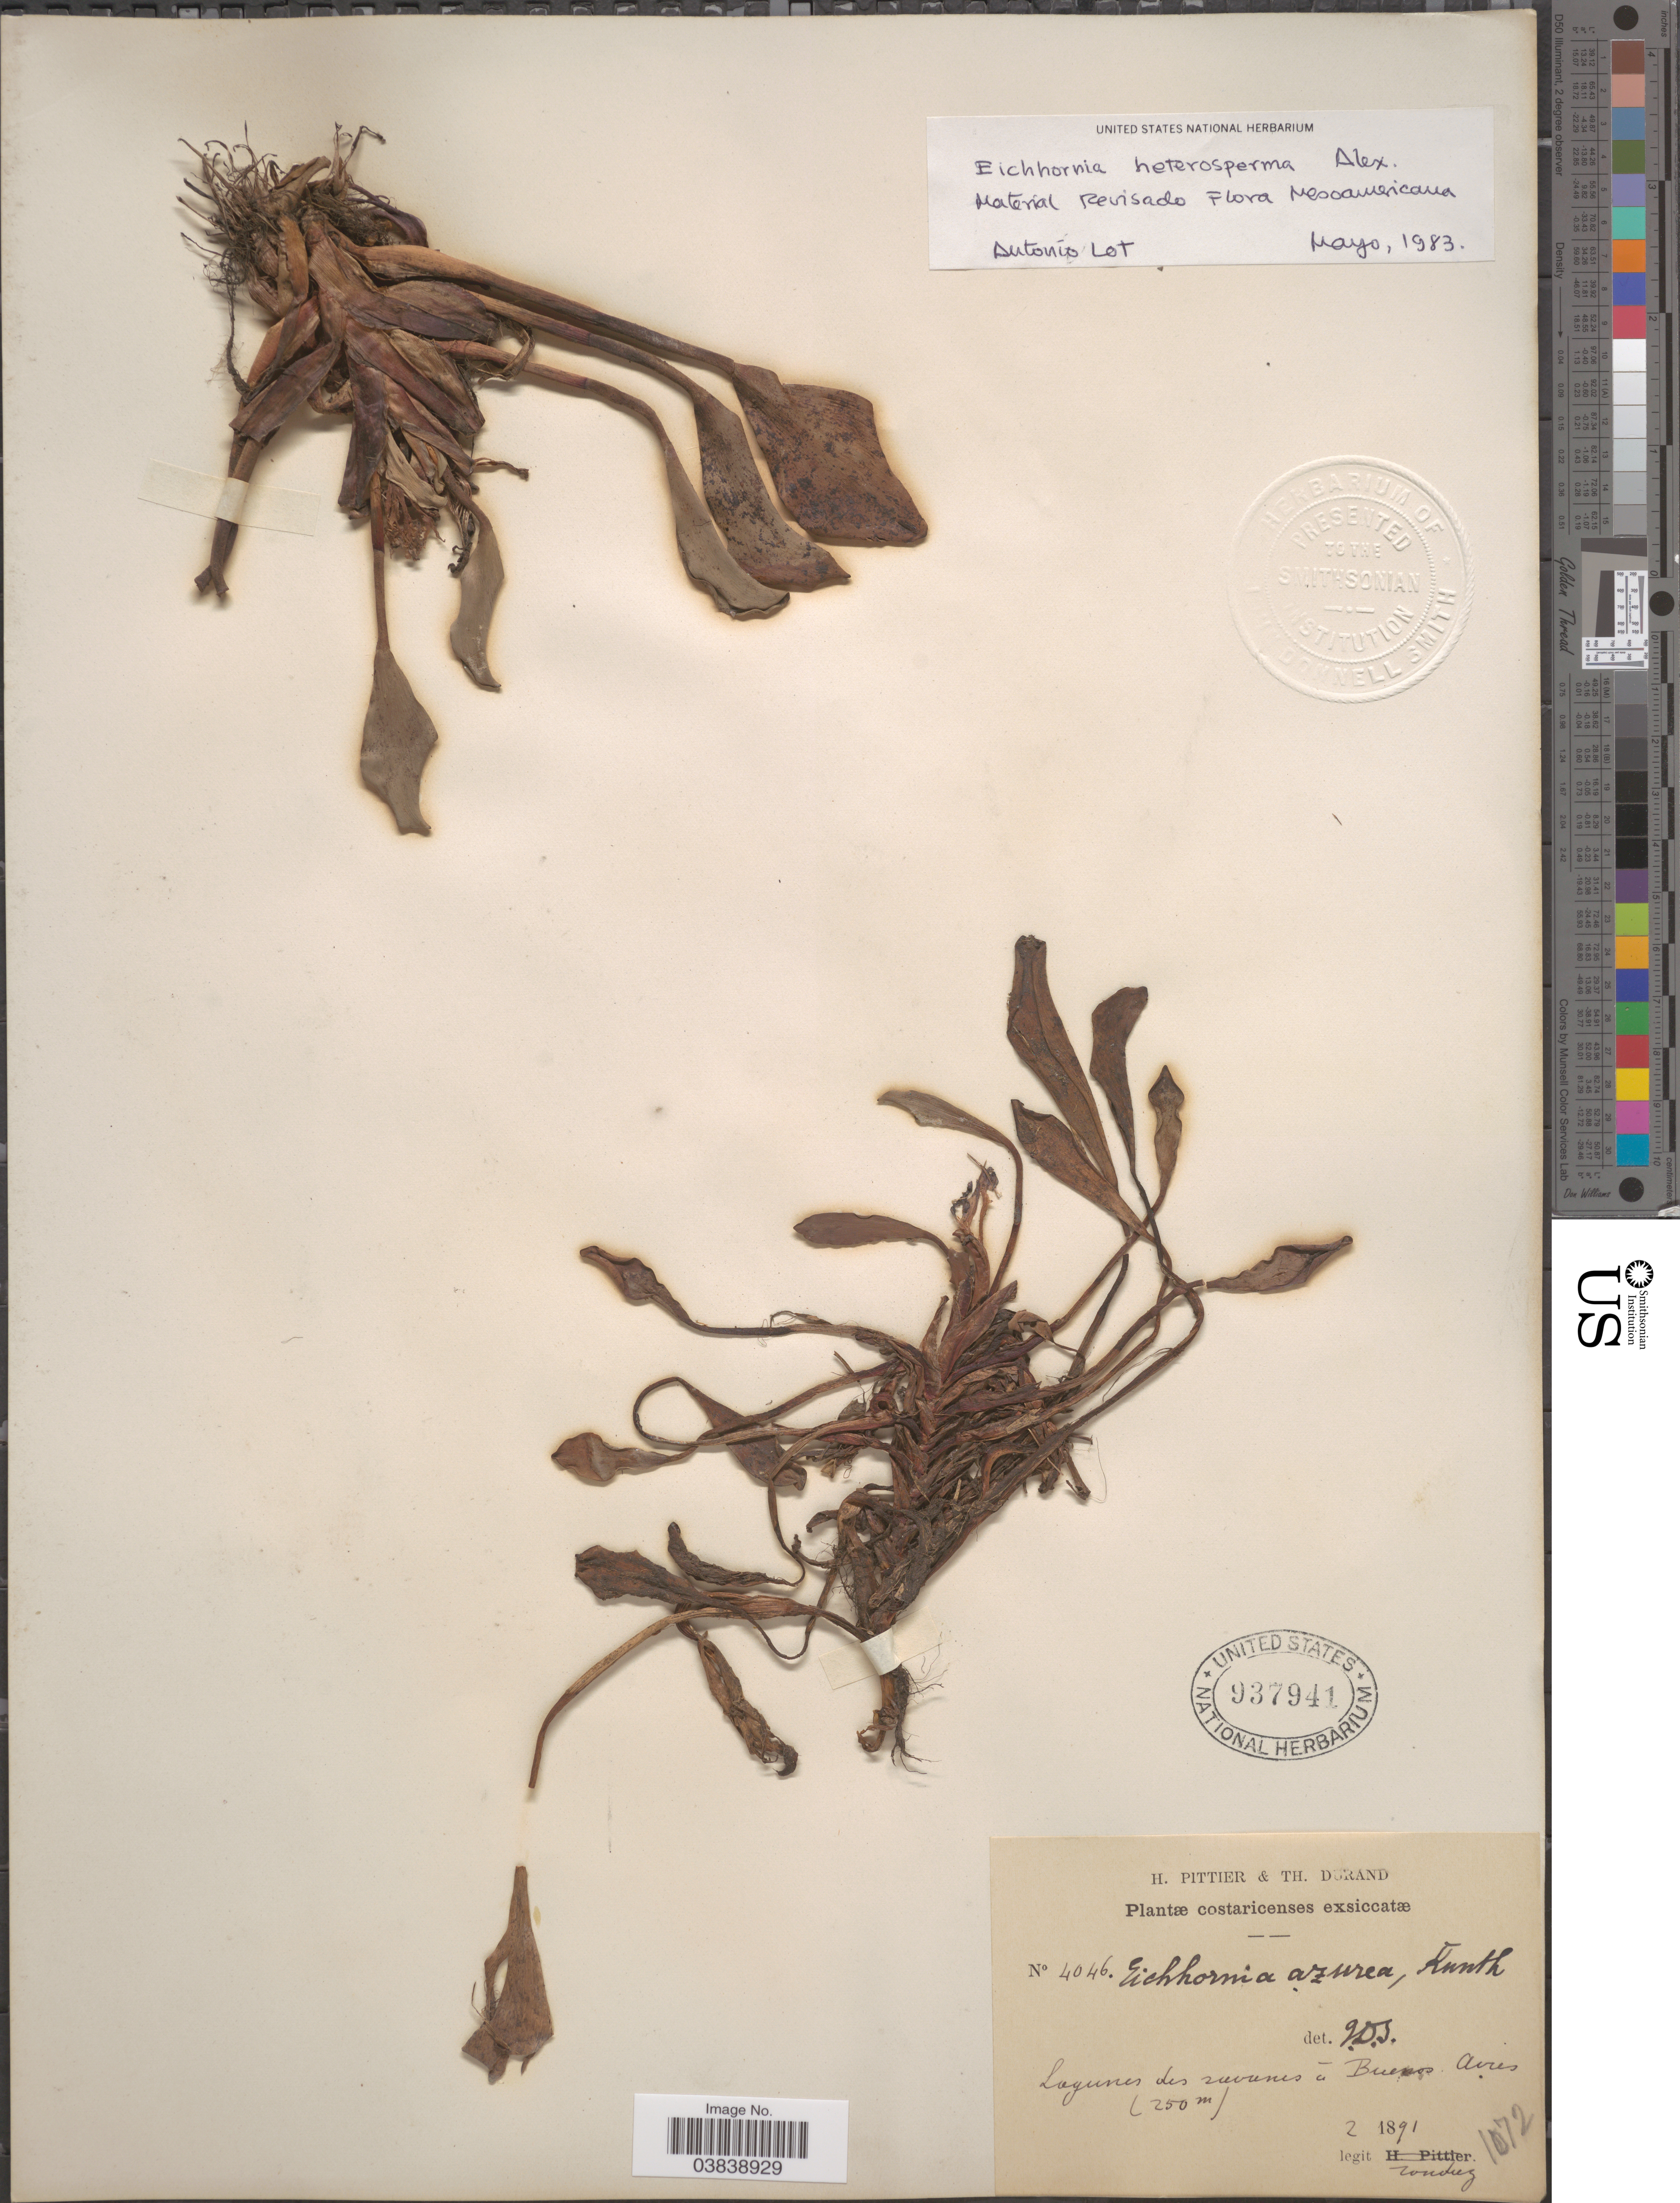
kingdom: Plantae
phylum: Tracheophyta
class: Liliopsida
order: Commelinales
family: Pontederiaceae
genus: Eichhornia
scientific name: Eichhornia heterosperma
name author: Alexander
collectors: Tonduz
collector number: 4046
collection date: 1891-02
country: Costa Rica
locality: Lagunes des savanes á Buenos Aires.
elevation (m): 250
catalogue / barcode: US 937941